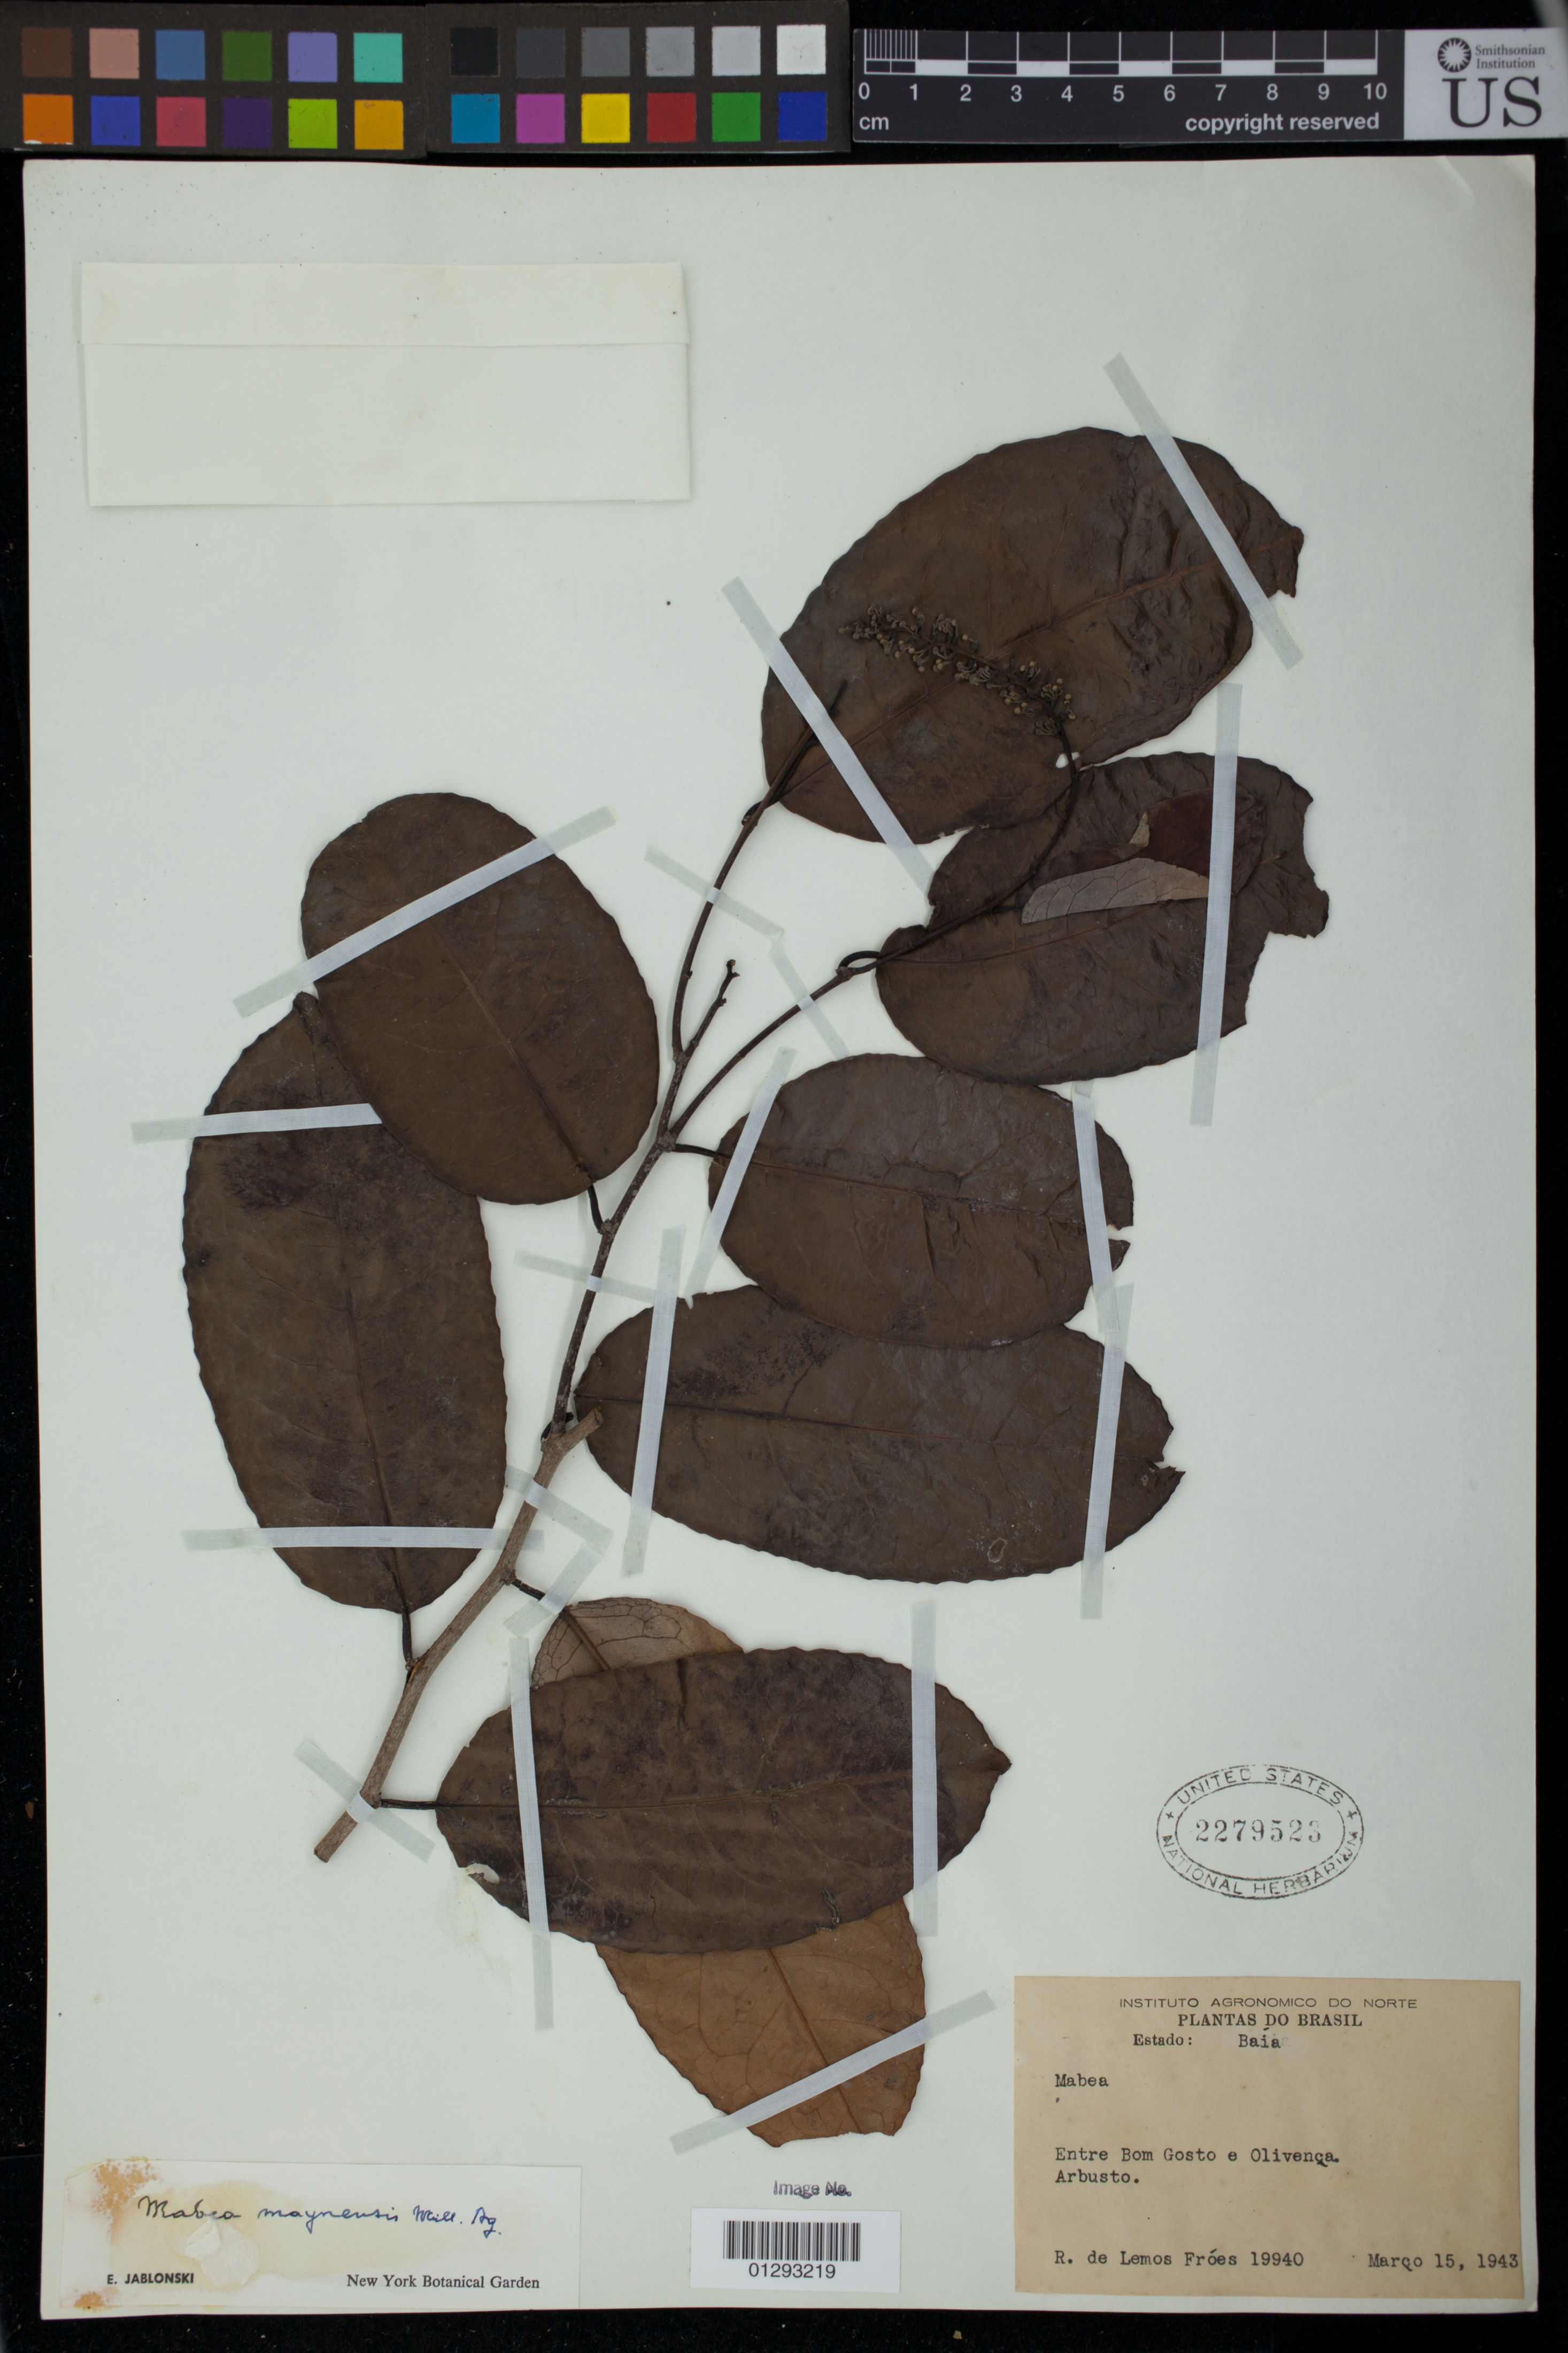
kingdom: Plantae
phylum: Tracheophyta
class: Magnoliopsida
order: Malpighiales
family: Euphorbiaceae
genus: Mabea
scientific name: Mabea maynensis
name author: Spruce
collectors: R. L. Fróes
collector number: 19940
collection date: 1943-03-15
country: Brazil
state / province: Bahia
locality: Estado: Baia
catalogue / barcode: US 2279523